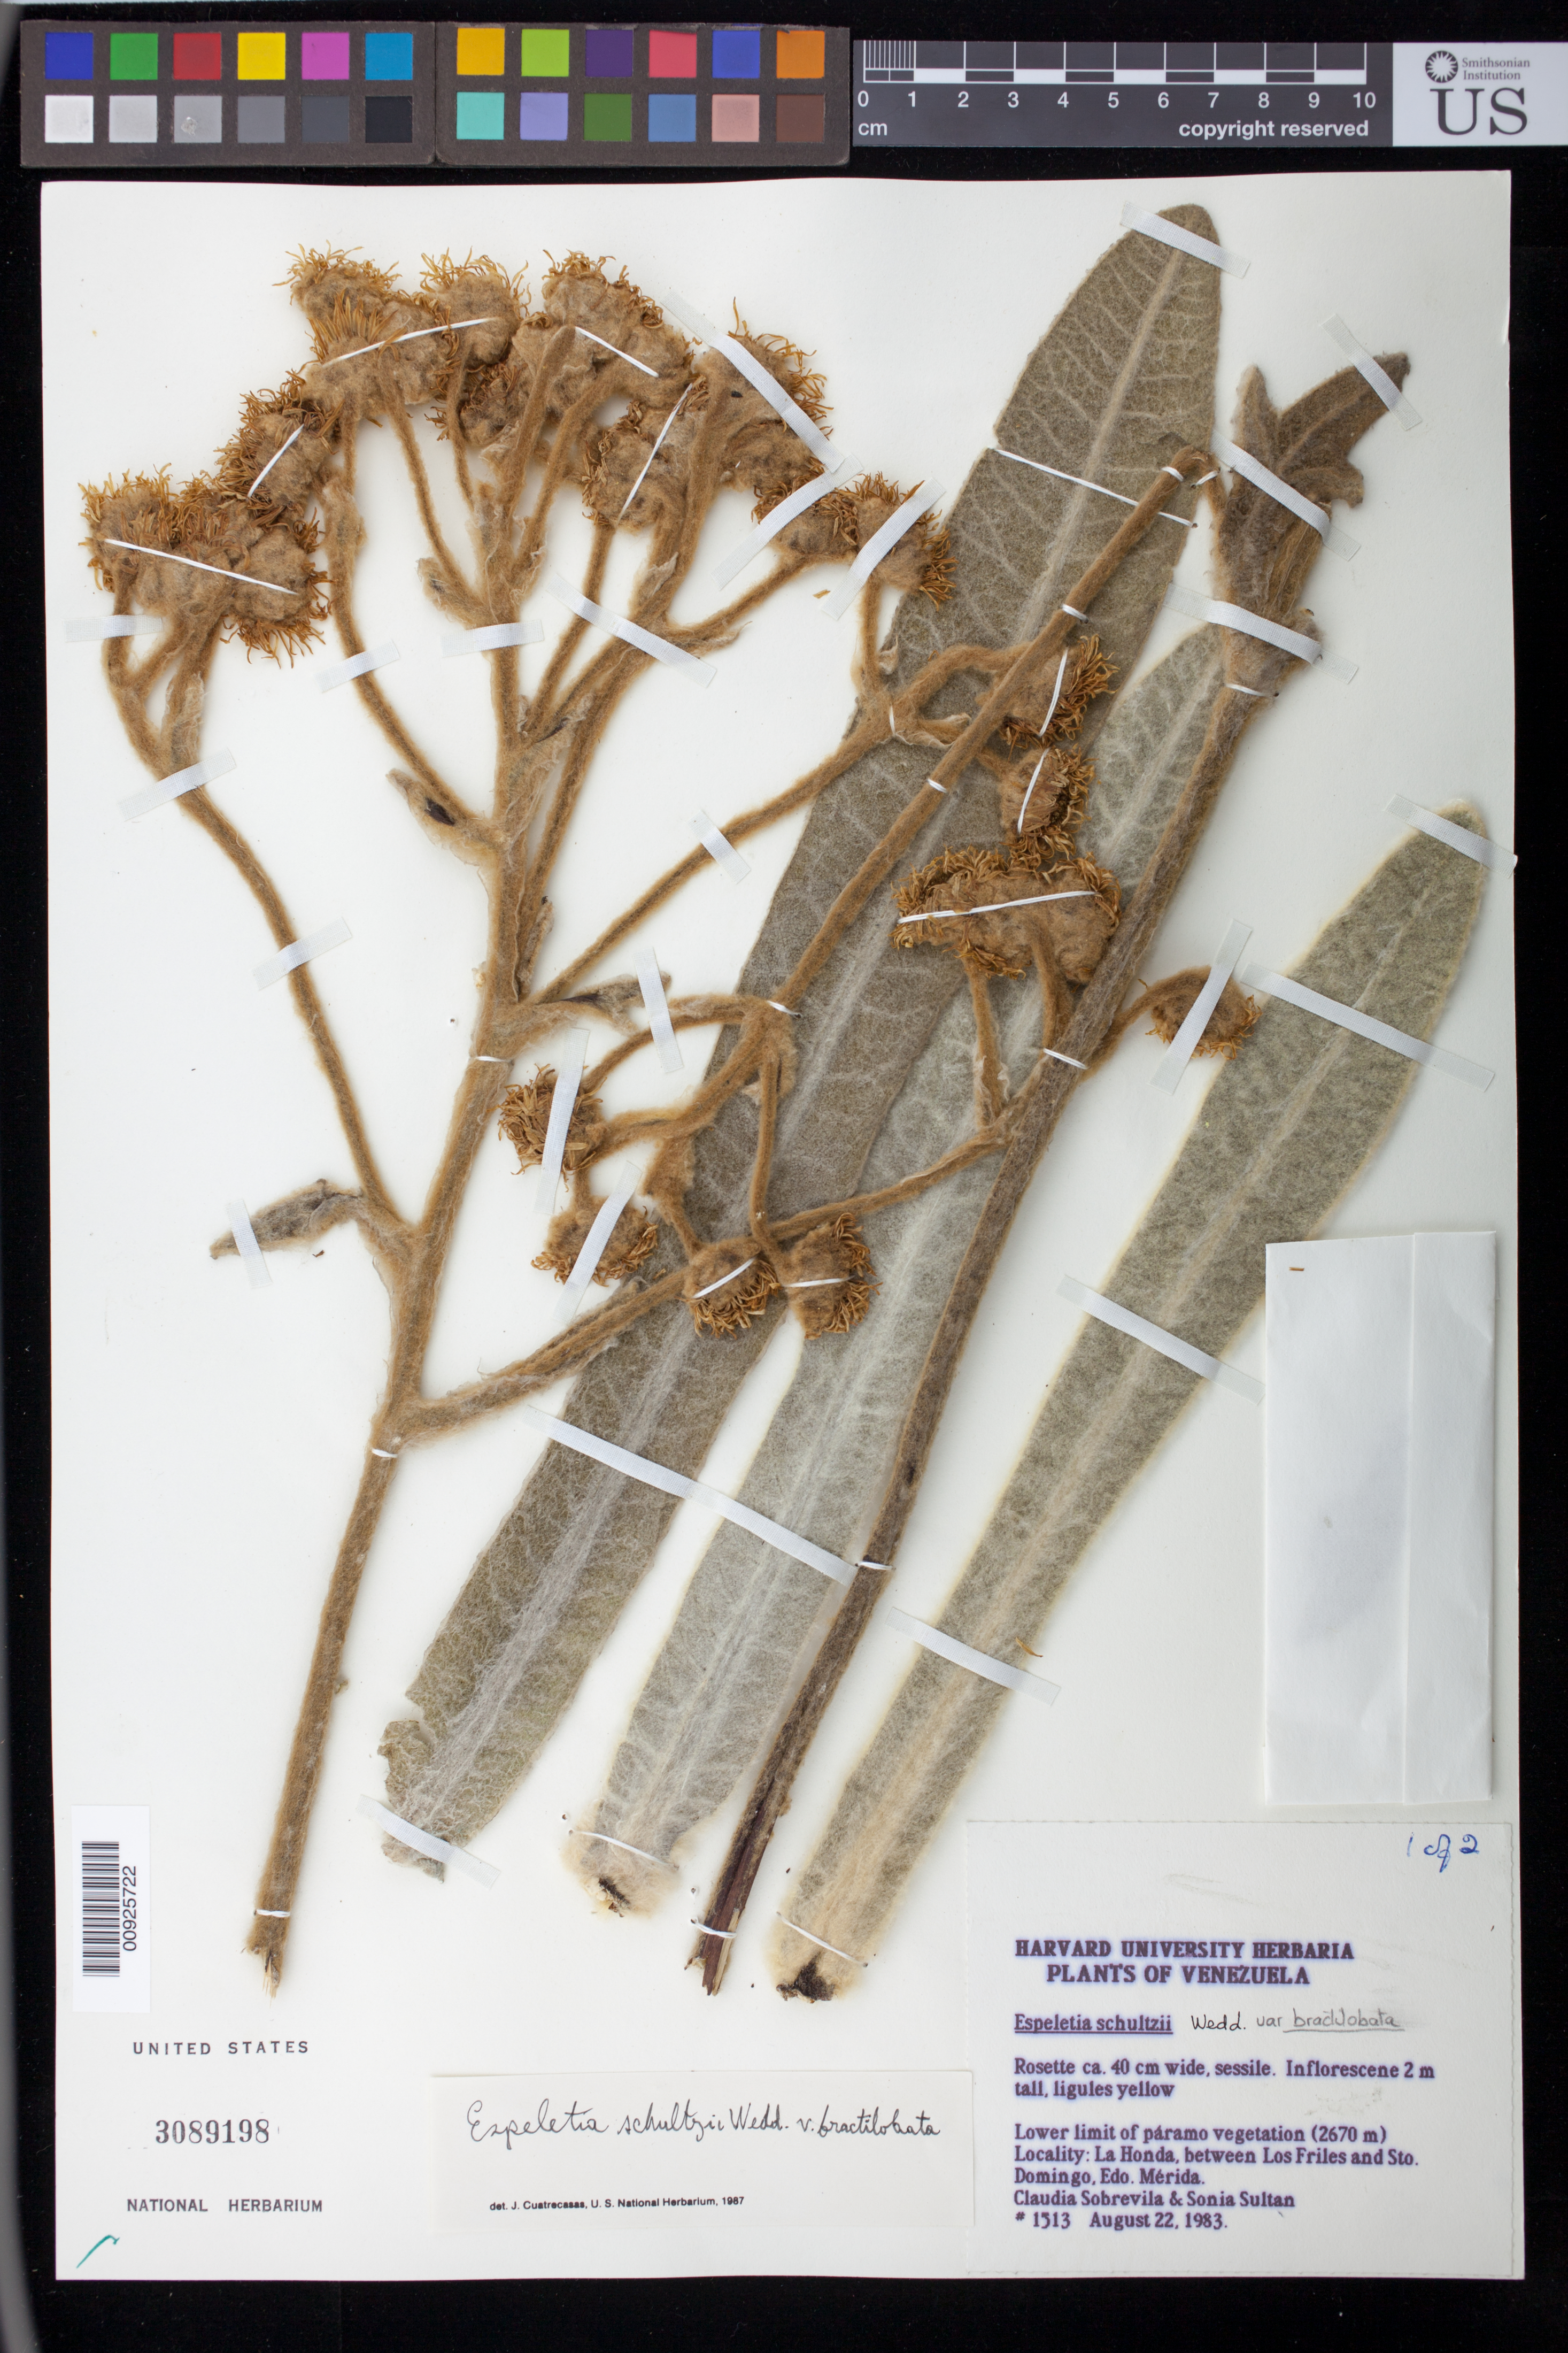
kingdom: Plantae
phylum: Tracheophyta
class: Magnoliopsida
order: Asterales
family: Asteraceae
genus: Espeletia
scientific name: Espeletia schultzii var. bractilobata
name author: Cuatrec.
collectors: C. Sobrevila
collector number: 1513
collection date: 1983-08-22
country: Venezuela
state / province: Mérida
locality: La Honda, between los Frailes and Santo Domingo.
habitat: Lower limit of páramo vegetation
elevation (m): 2670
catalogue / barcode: US 3089198